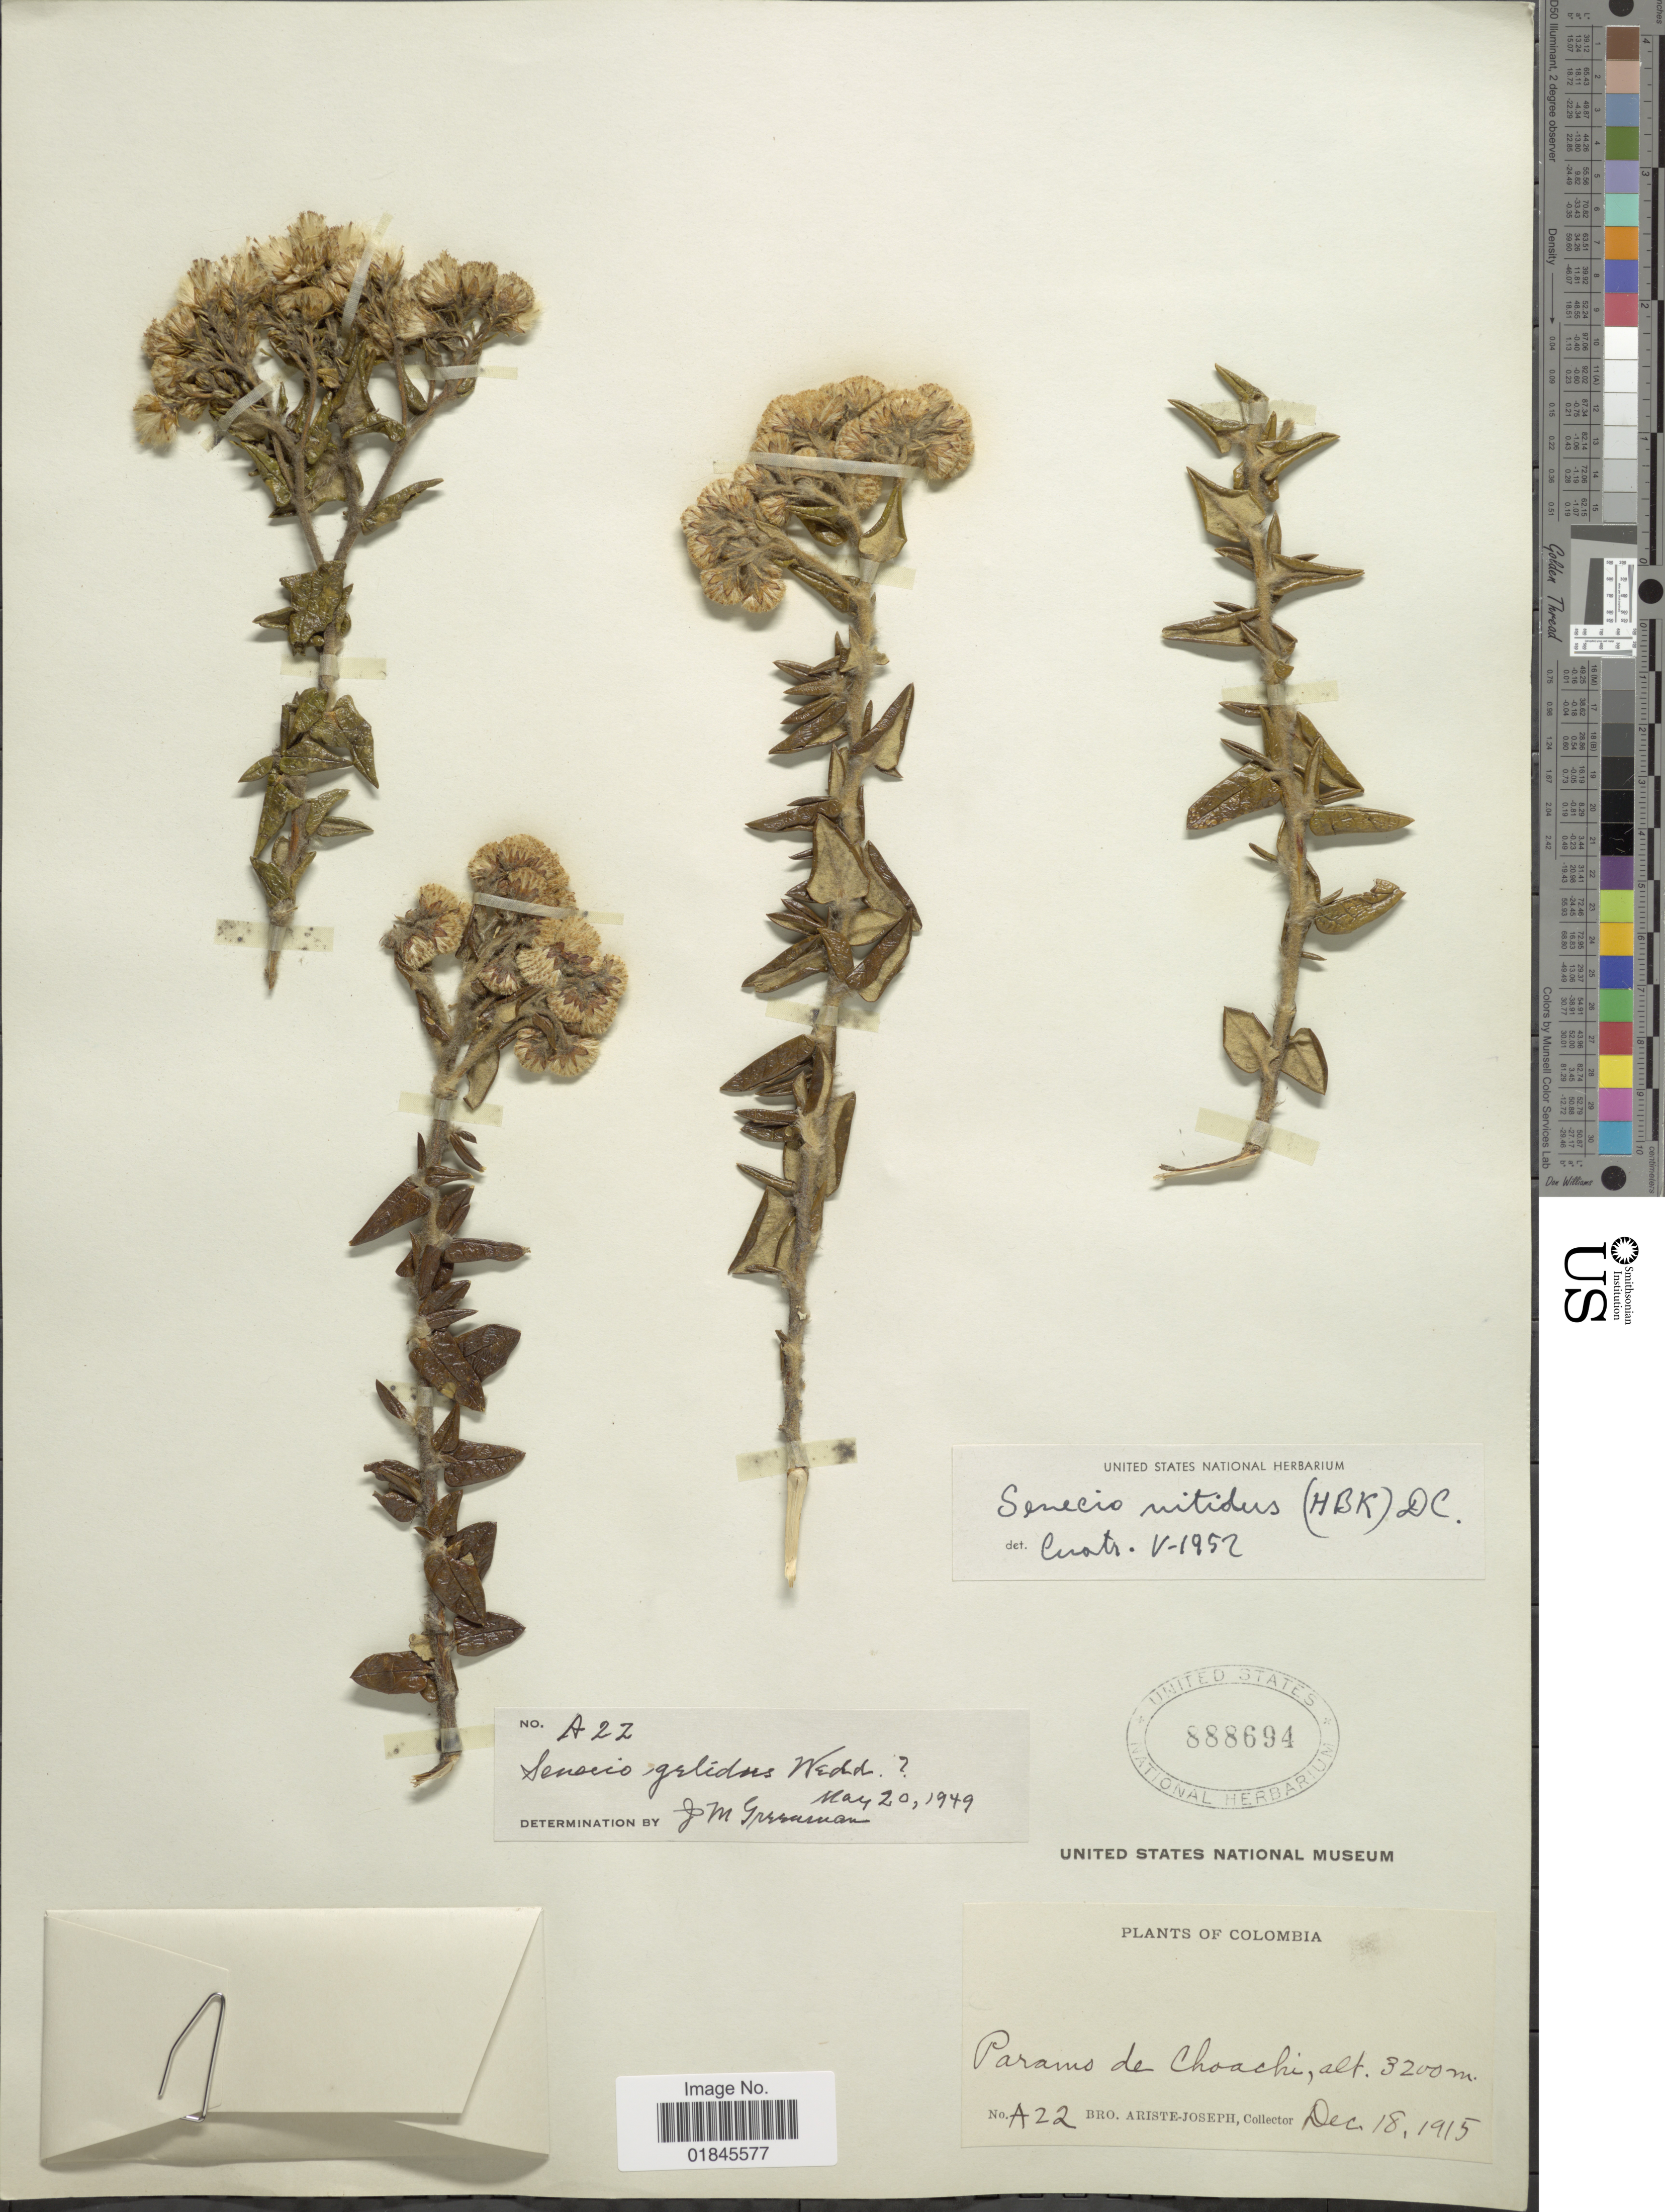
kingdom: Plantae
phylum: Tracheophyta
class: Magnoliopsida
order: Asterales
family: Asteraceae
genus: Pentacalia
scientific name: Pentacalia nitida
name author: (Kunth) Cuatrec.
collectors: Bro. Ariste-Joseph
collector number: A22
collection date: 1915-12-18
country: Colombia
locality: Paramo de Choachí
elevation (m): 3200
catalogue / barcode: US 888694